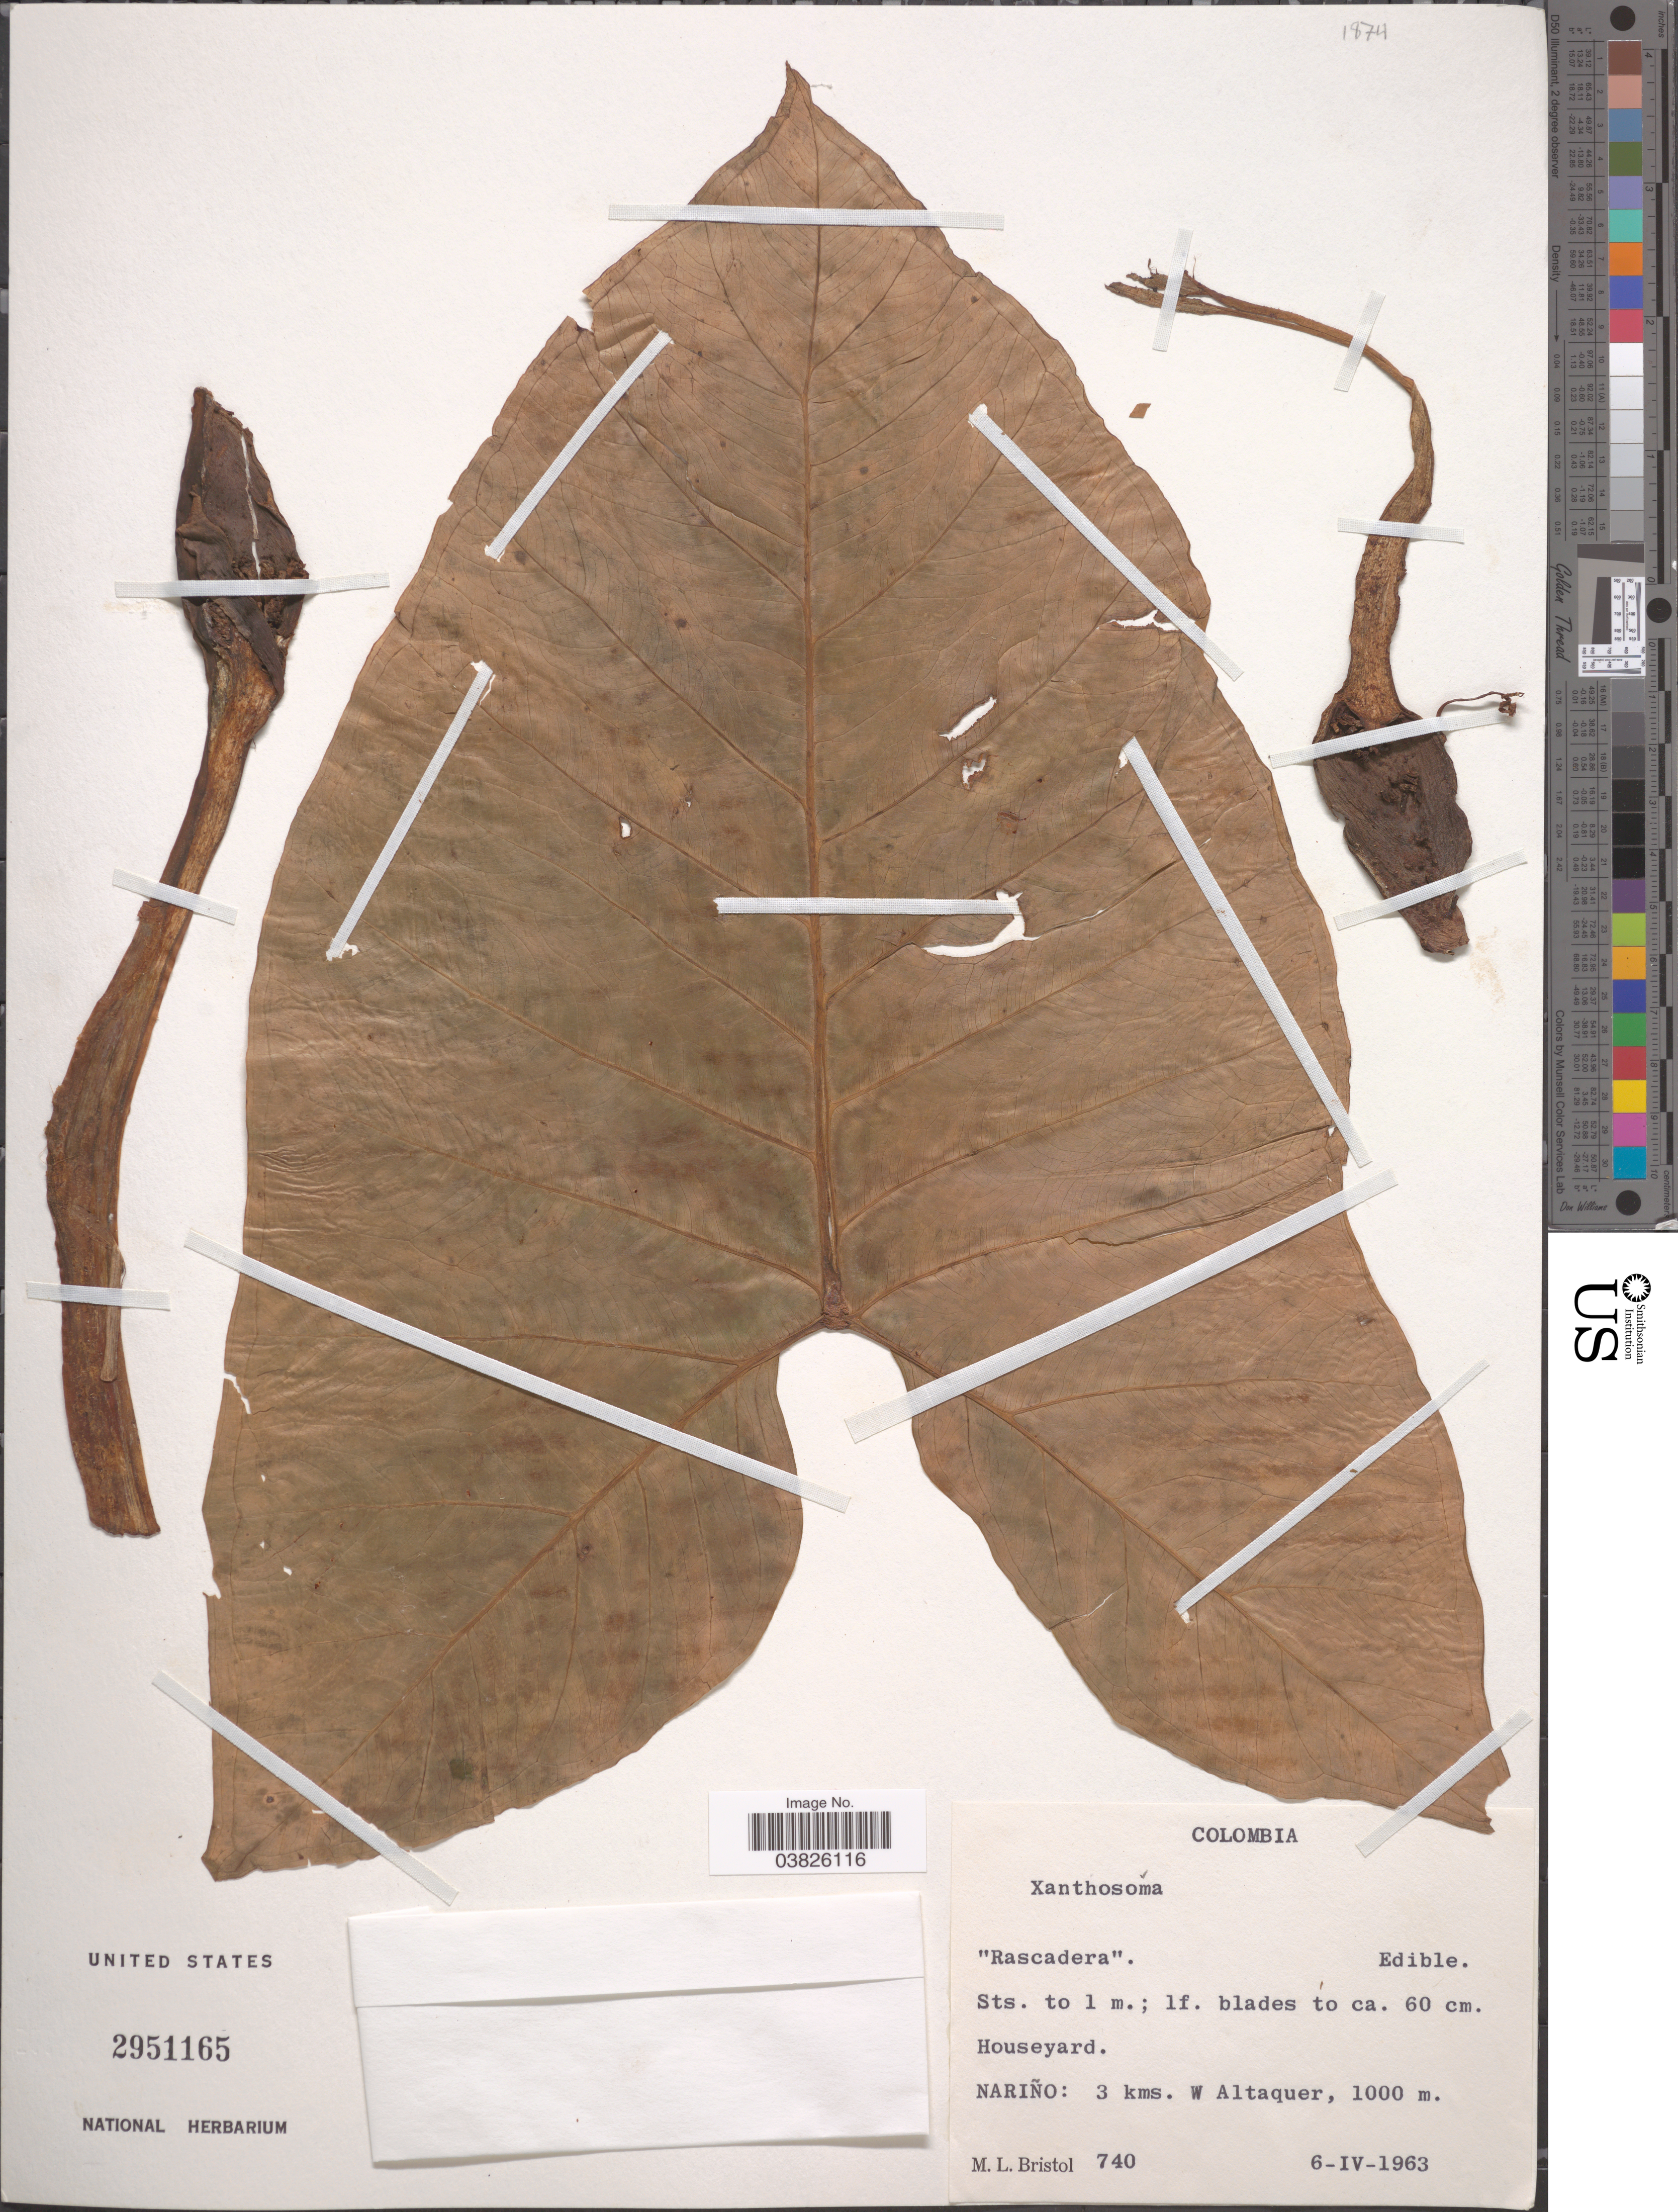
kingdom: Plantae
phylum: Tracheophyta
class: Liliopsida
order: Alismatales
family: Araceae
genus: Xanthosoma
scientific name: Xanthosoma sp.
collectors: M. L. Bristol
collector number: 740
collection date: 1963-04-06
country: Colombia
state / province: Nariño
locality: Houseyard. 3 kms. W Altaquer.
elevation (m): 1000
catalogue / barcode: US 2951165